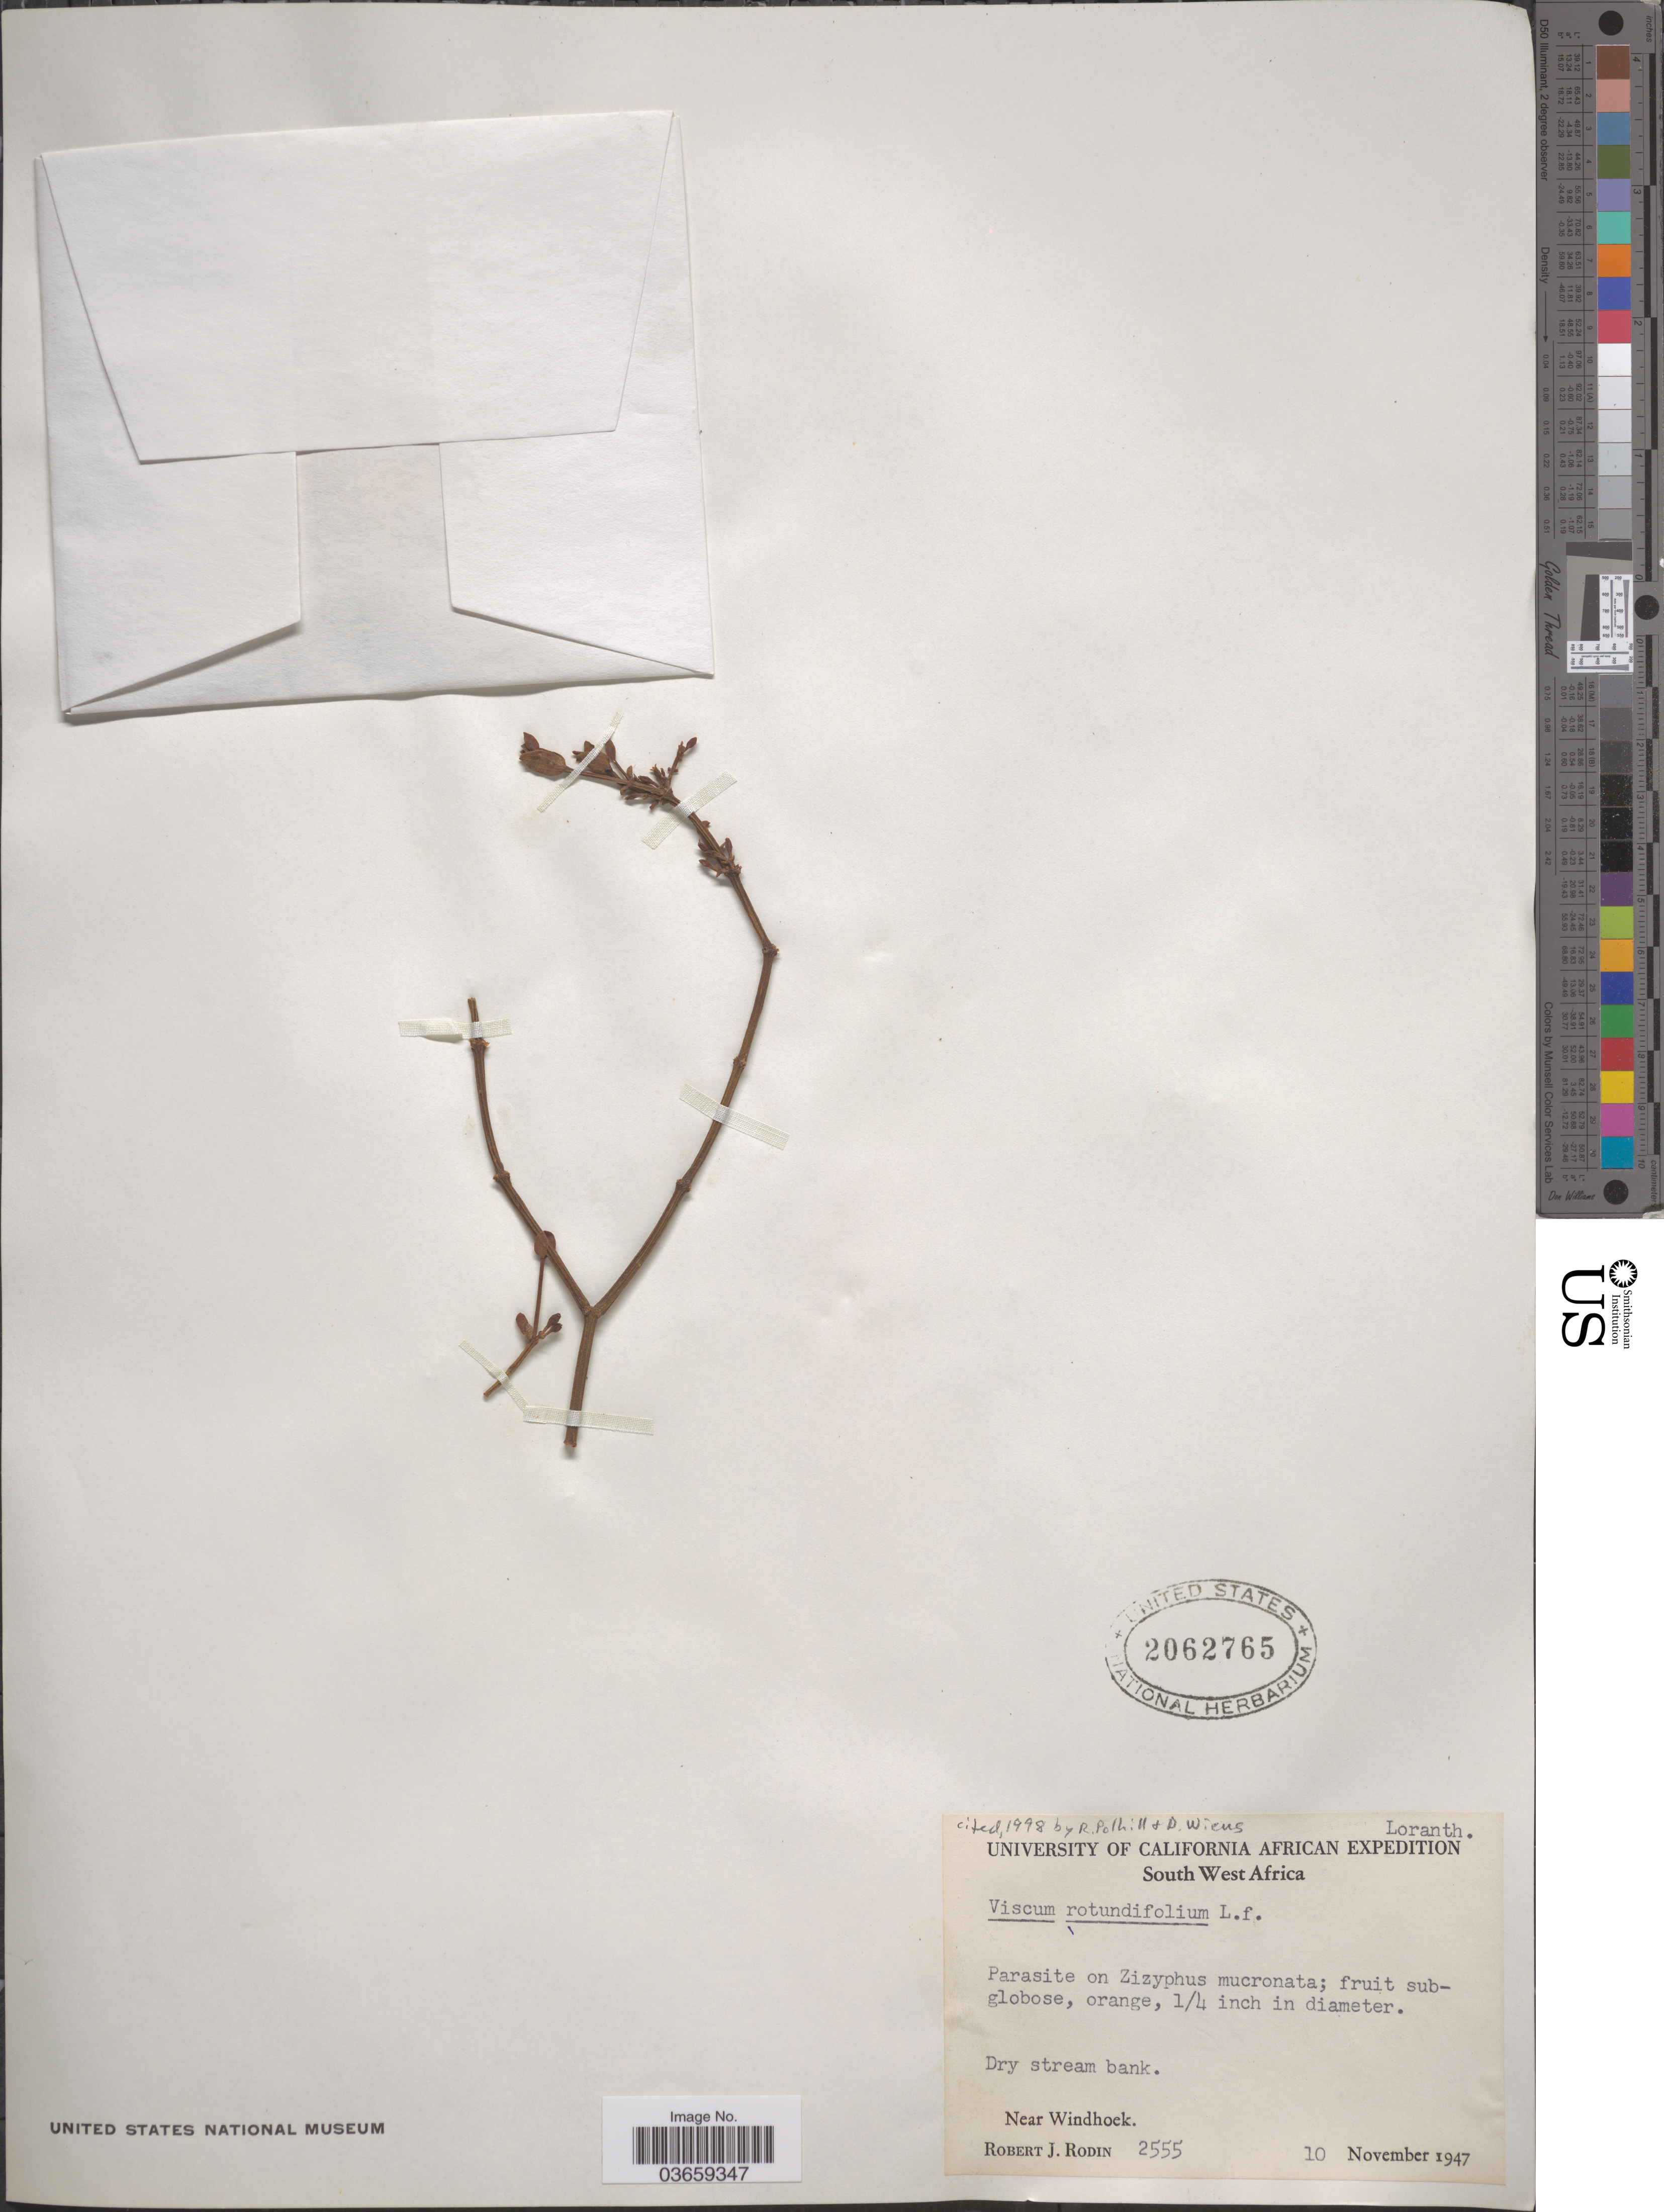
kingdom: Plantae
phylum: Tracheophyta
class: Magnoliopsida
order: Santalales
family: Viscaceae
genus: Viscum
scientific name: Viscum rotundifolium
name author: L. f.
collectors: R. J. Rodin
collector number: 2555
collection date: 1947-11-10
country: Namibia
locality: South West Africa. Near Windhoek.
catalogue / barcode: US 2062765